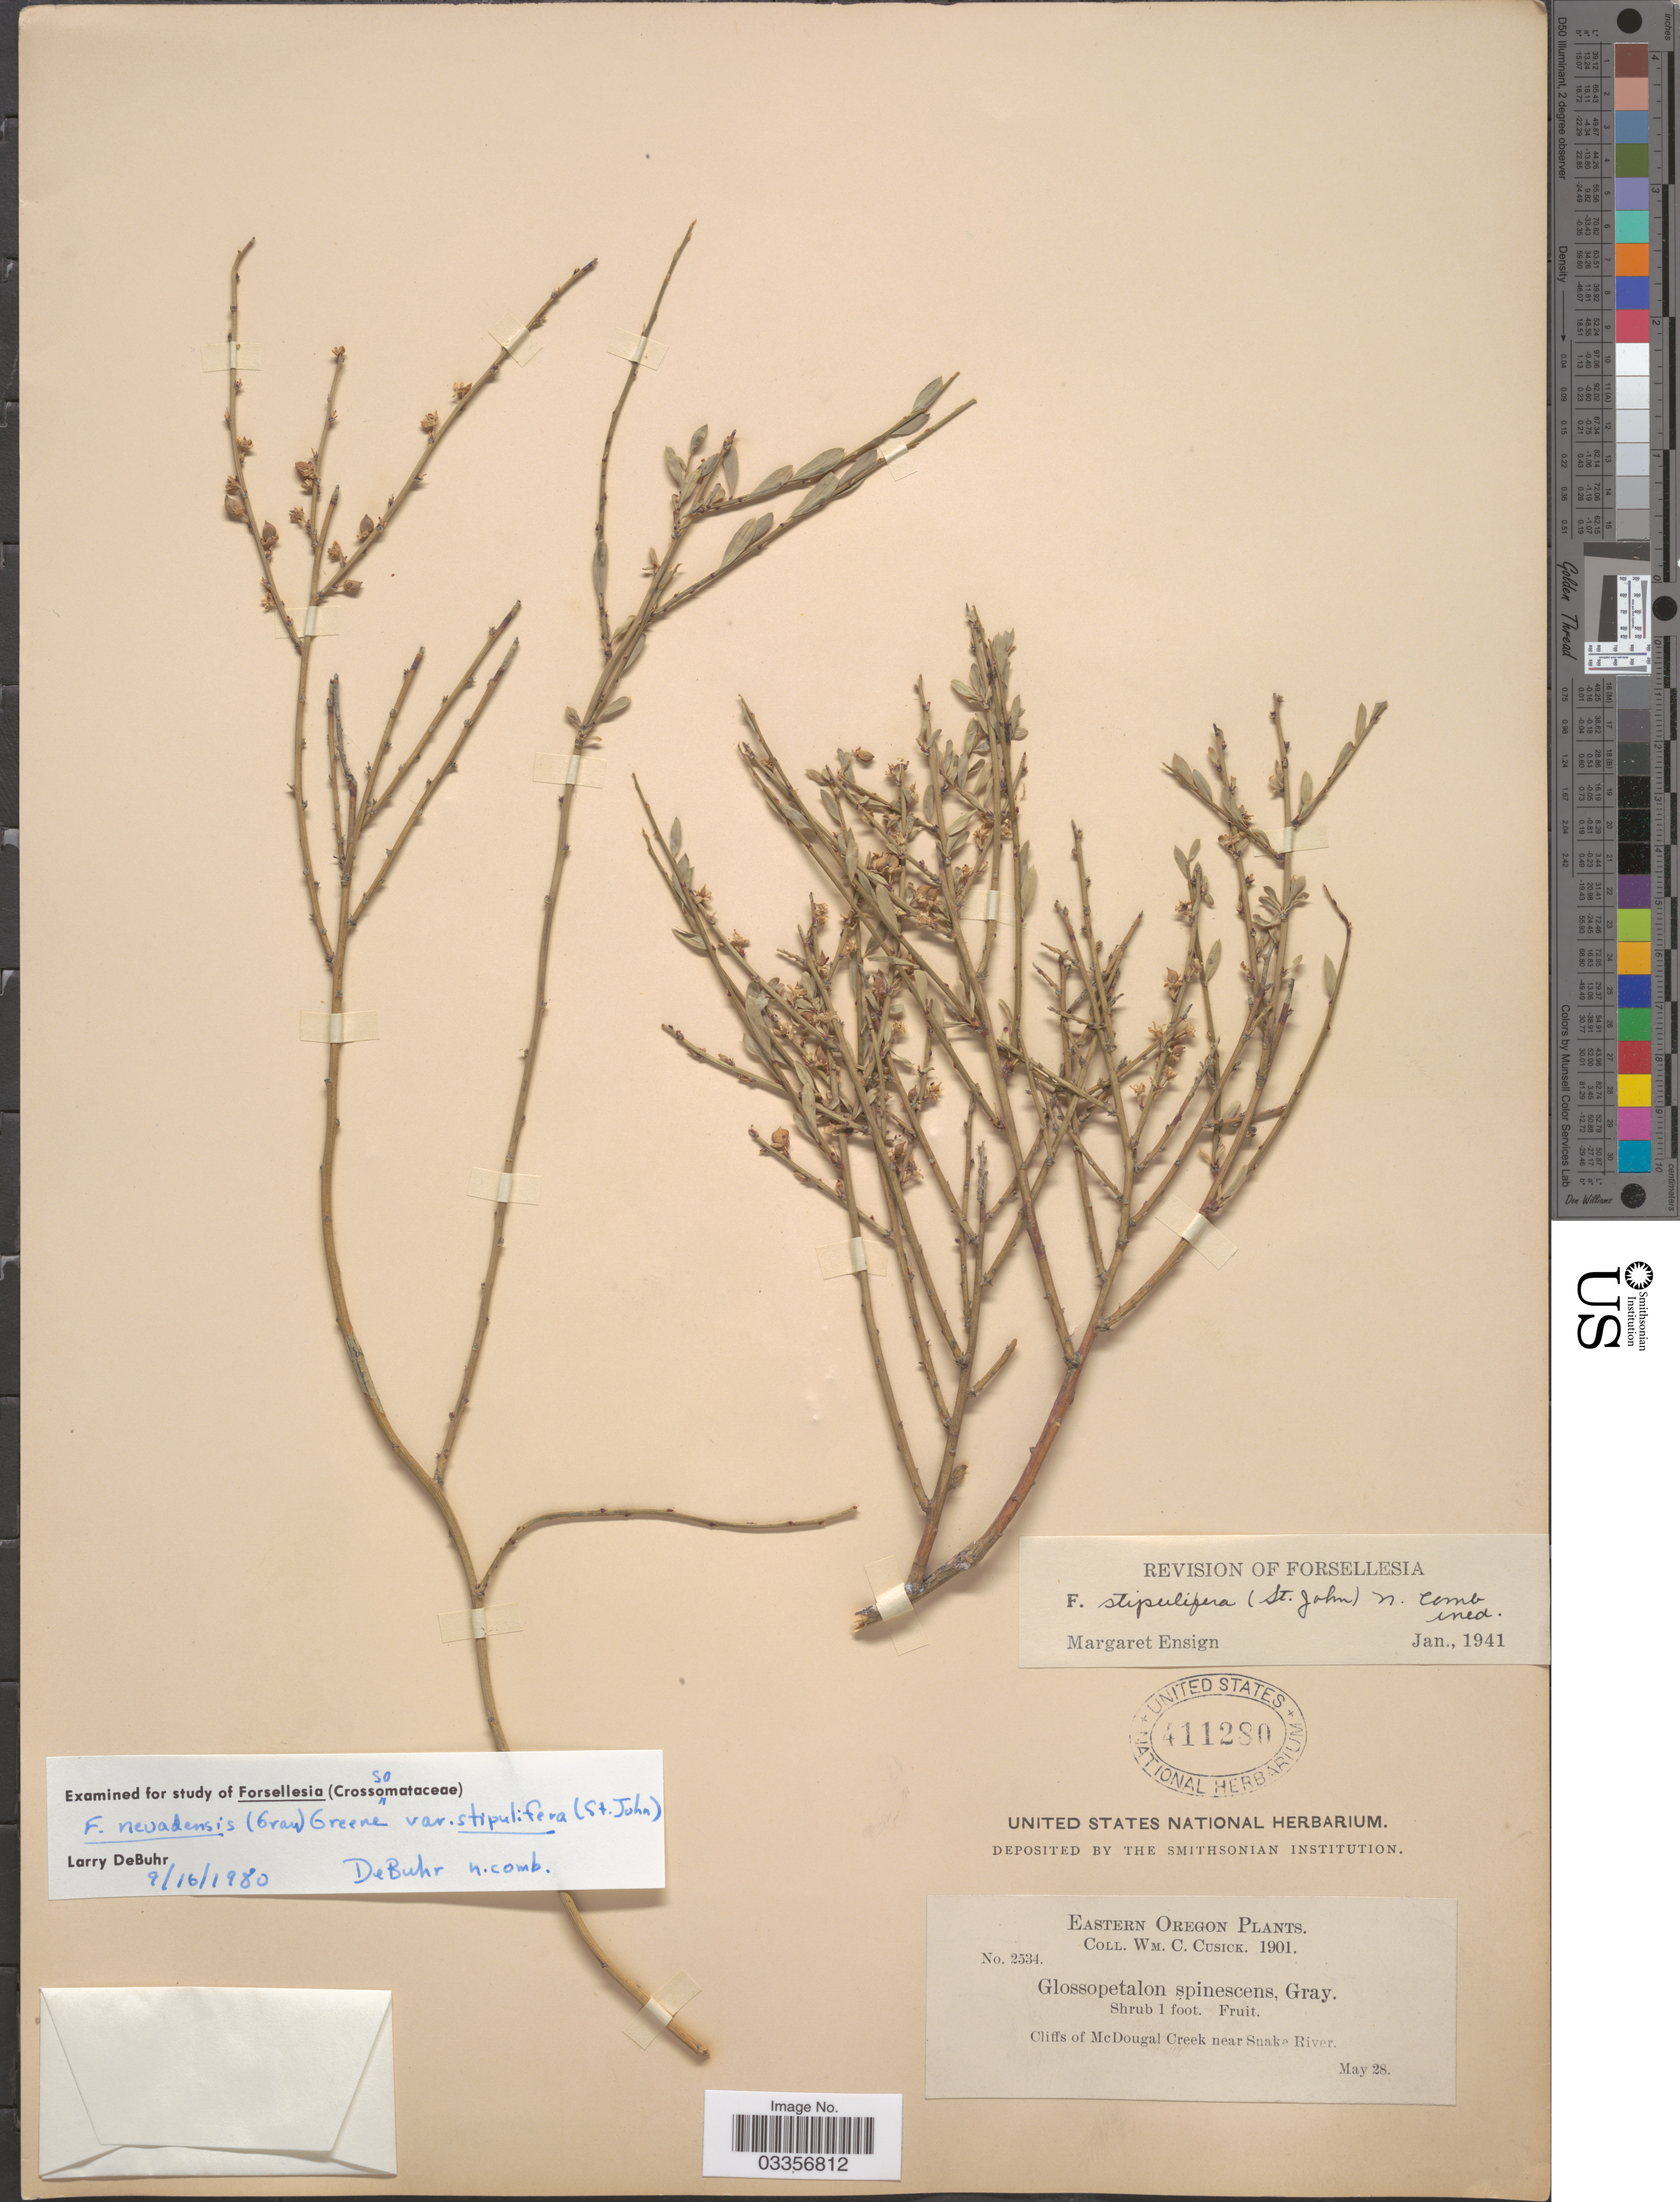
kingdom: Plantae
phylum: Tracheophyta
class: Magnoliopsida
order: Crossosomatales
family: Crossosomataceae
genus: Glossopetalon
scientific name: Glossopetalon spinescens var. aridum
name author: M.E. Jones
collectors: W. C. Cusick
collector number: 2534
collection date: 1901-05-28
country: United States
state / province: Oregon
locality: Eastern Oregon, Cliffs of McDougal Creek near Snake River.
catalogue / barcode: US 411280